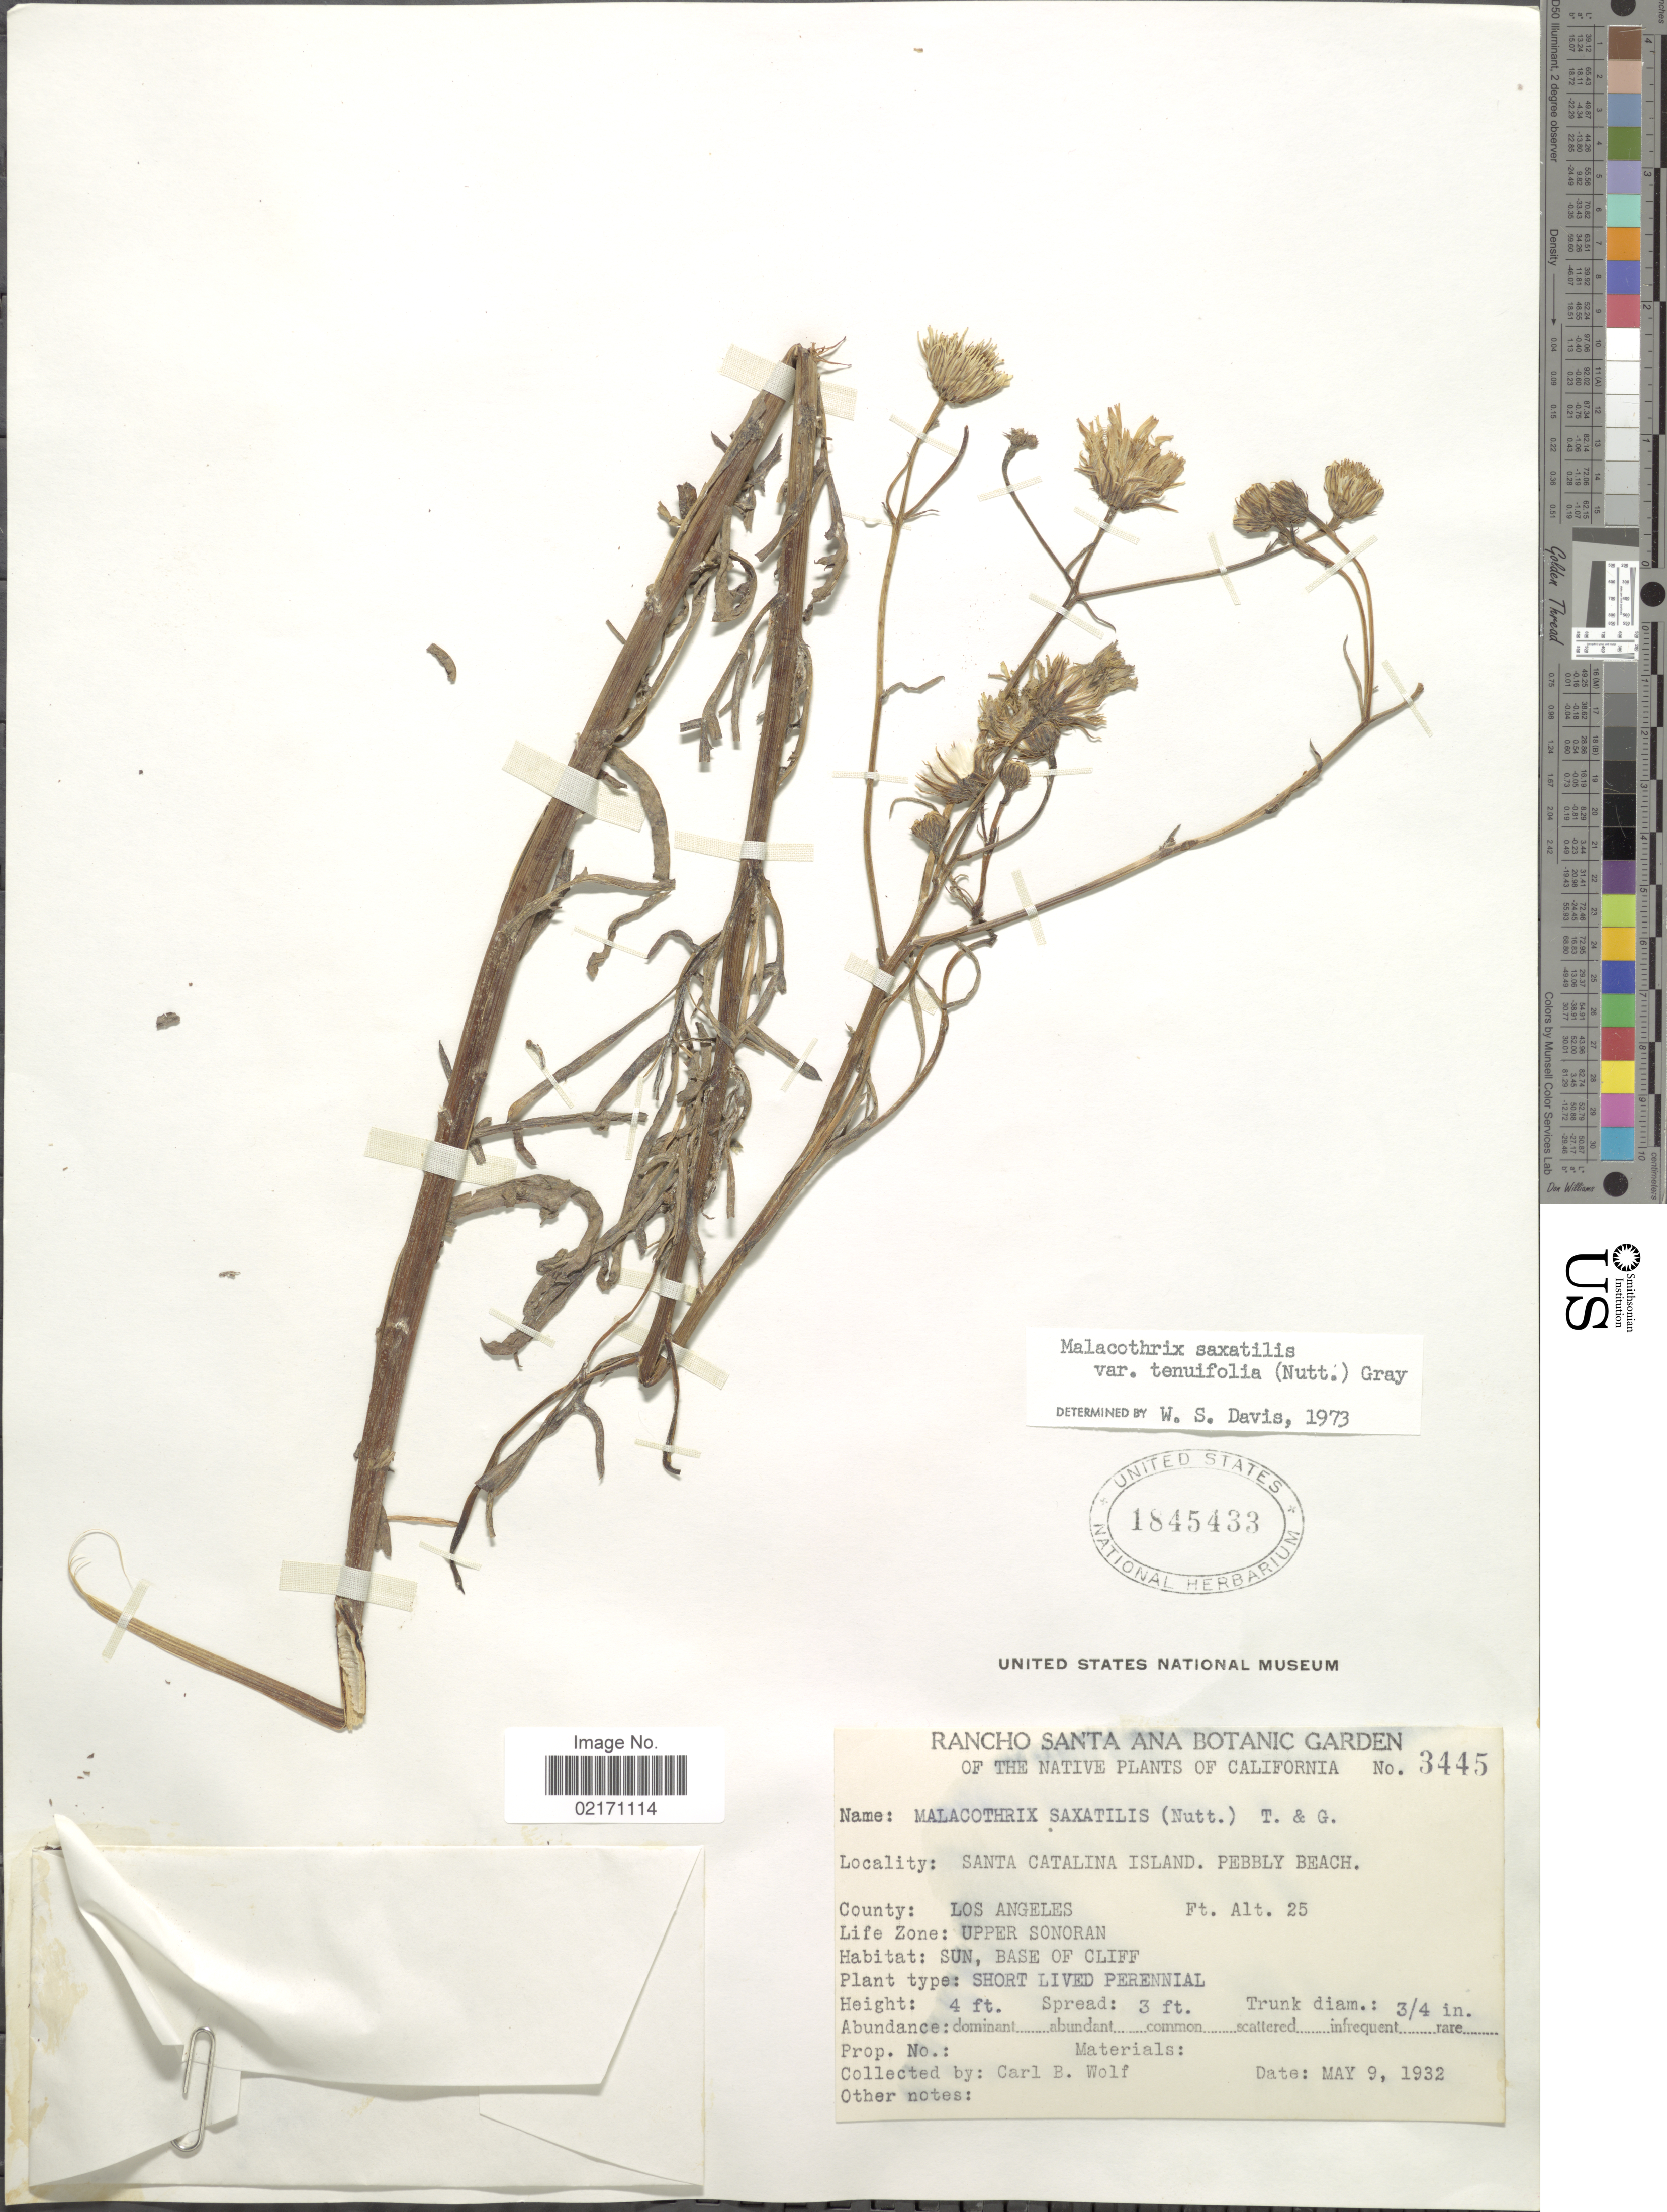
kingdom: Plantae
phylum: Tracheophyta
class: Magnoliopsida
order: Asterales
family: Asteraceae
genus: Malacothrix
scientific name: Malacothrix saxatilis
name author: Torr. & A. Gray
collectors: C. B. Wolf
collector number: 3445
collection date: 1932-05-09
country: United States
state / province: California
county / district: Los Angeles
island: Santa Catalina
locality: Santa Catalina Island, Pebbly Beach, County Los Angeles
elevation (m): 8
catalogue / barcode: US 1845433